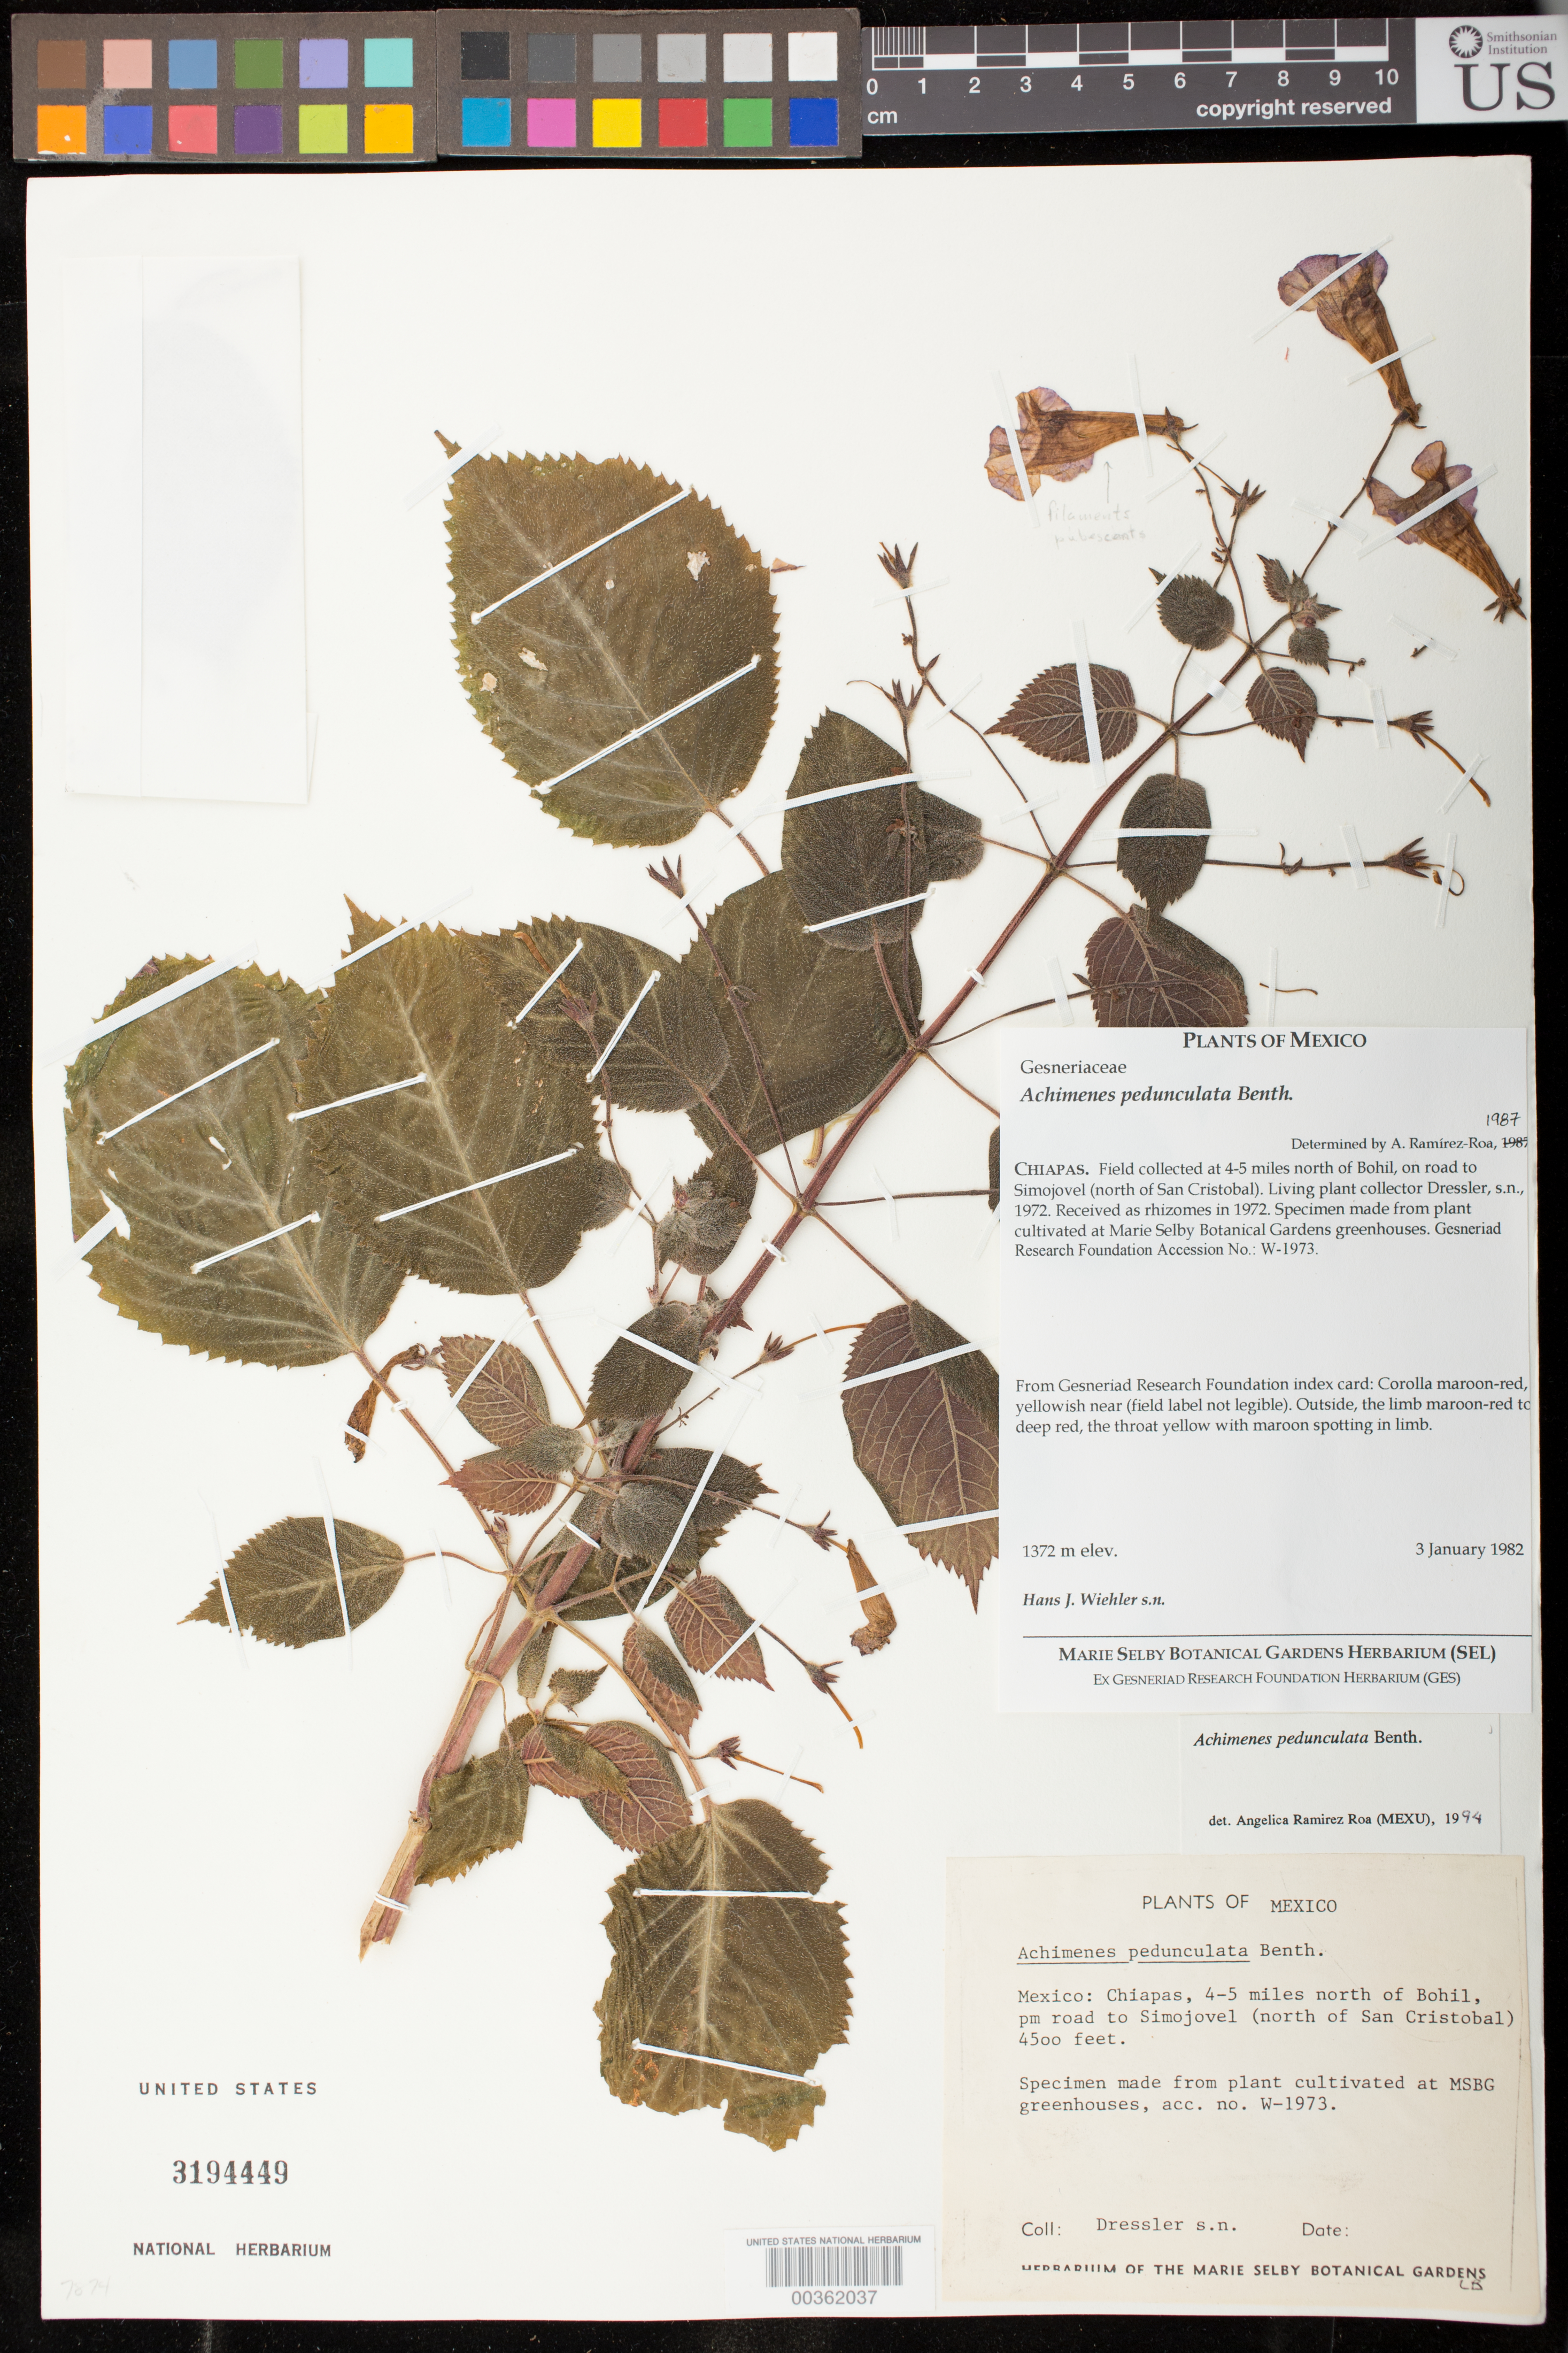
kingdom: Plantae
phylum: Tracheophyta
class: Magnoliopsida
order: Lamiales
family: Gesneriaceae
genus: Achimenes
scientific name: Achimenes pedunculata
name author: Benth.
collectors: R. Dressler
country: Mexico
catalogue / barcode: US 3194449